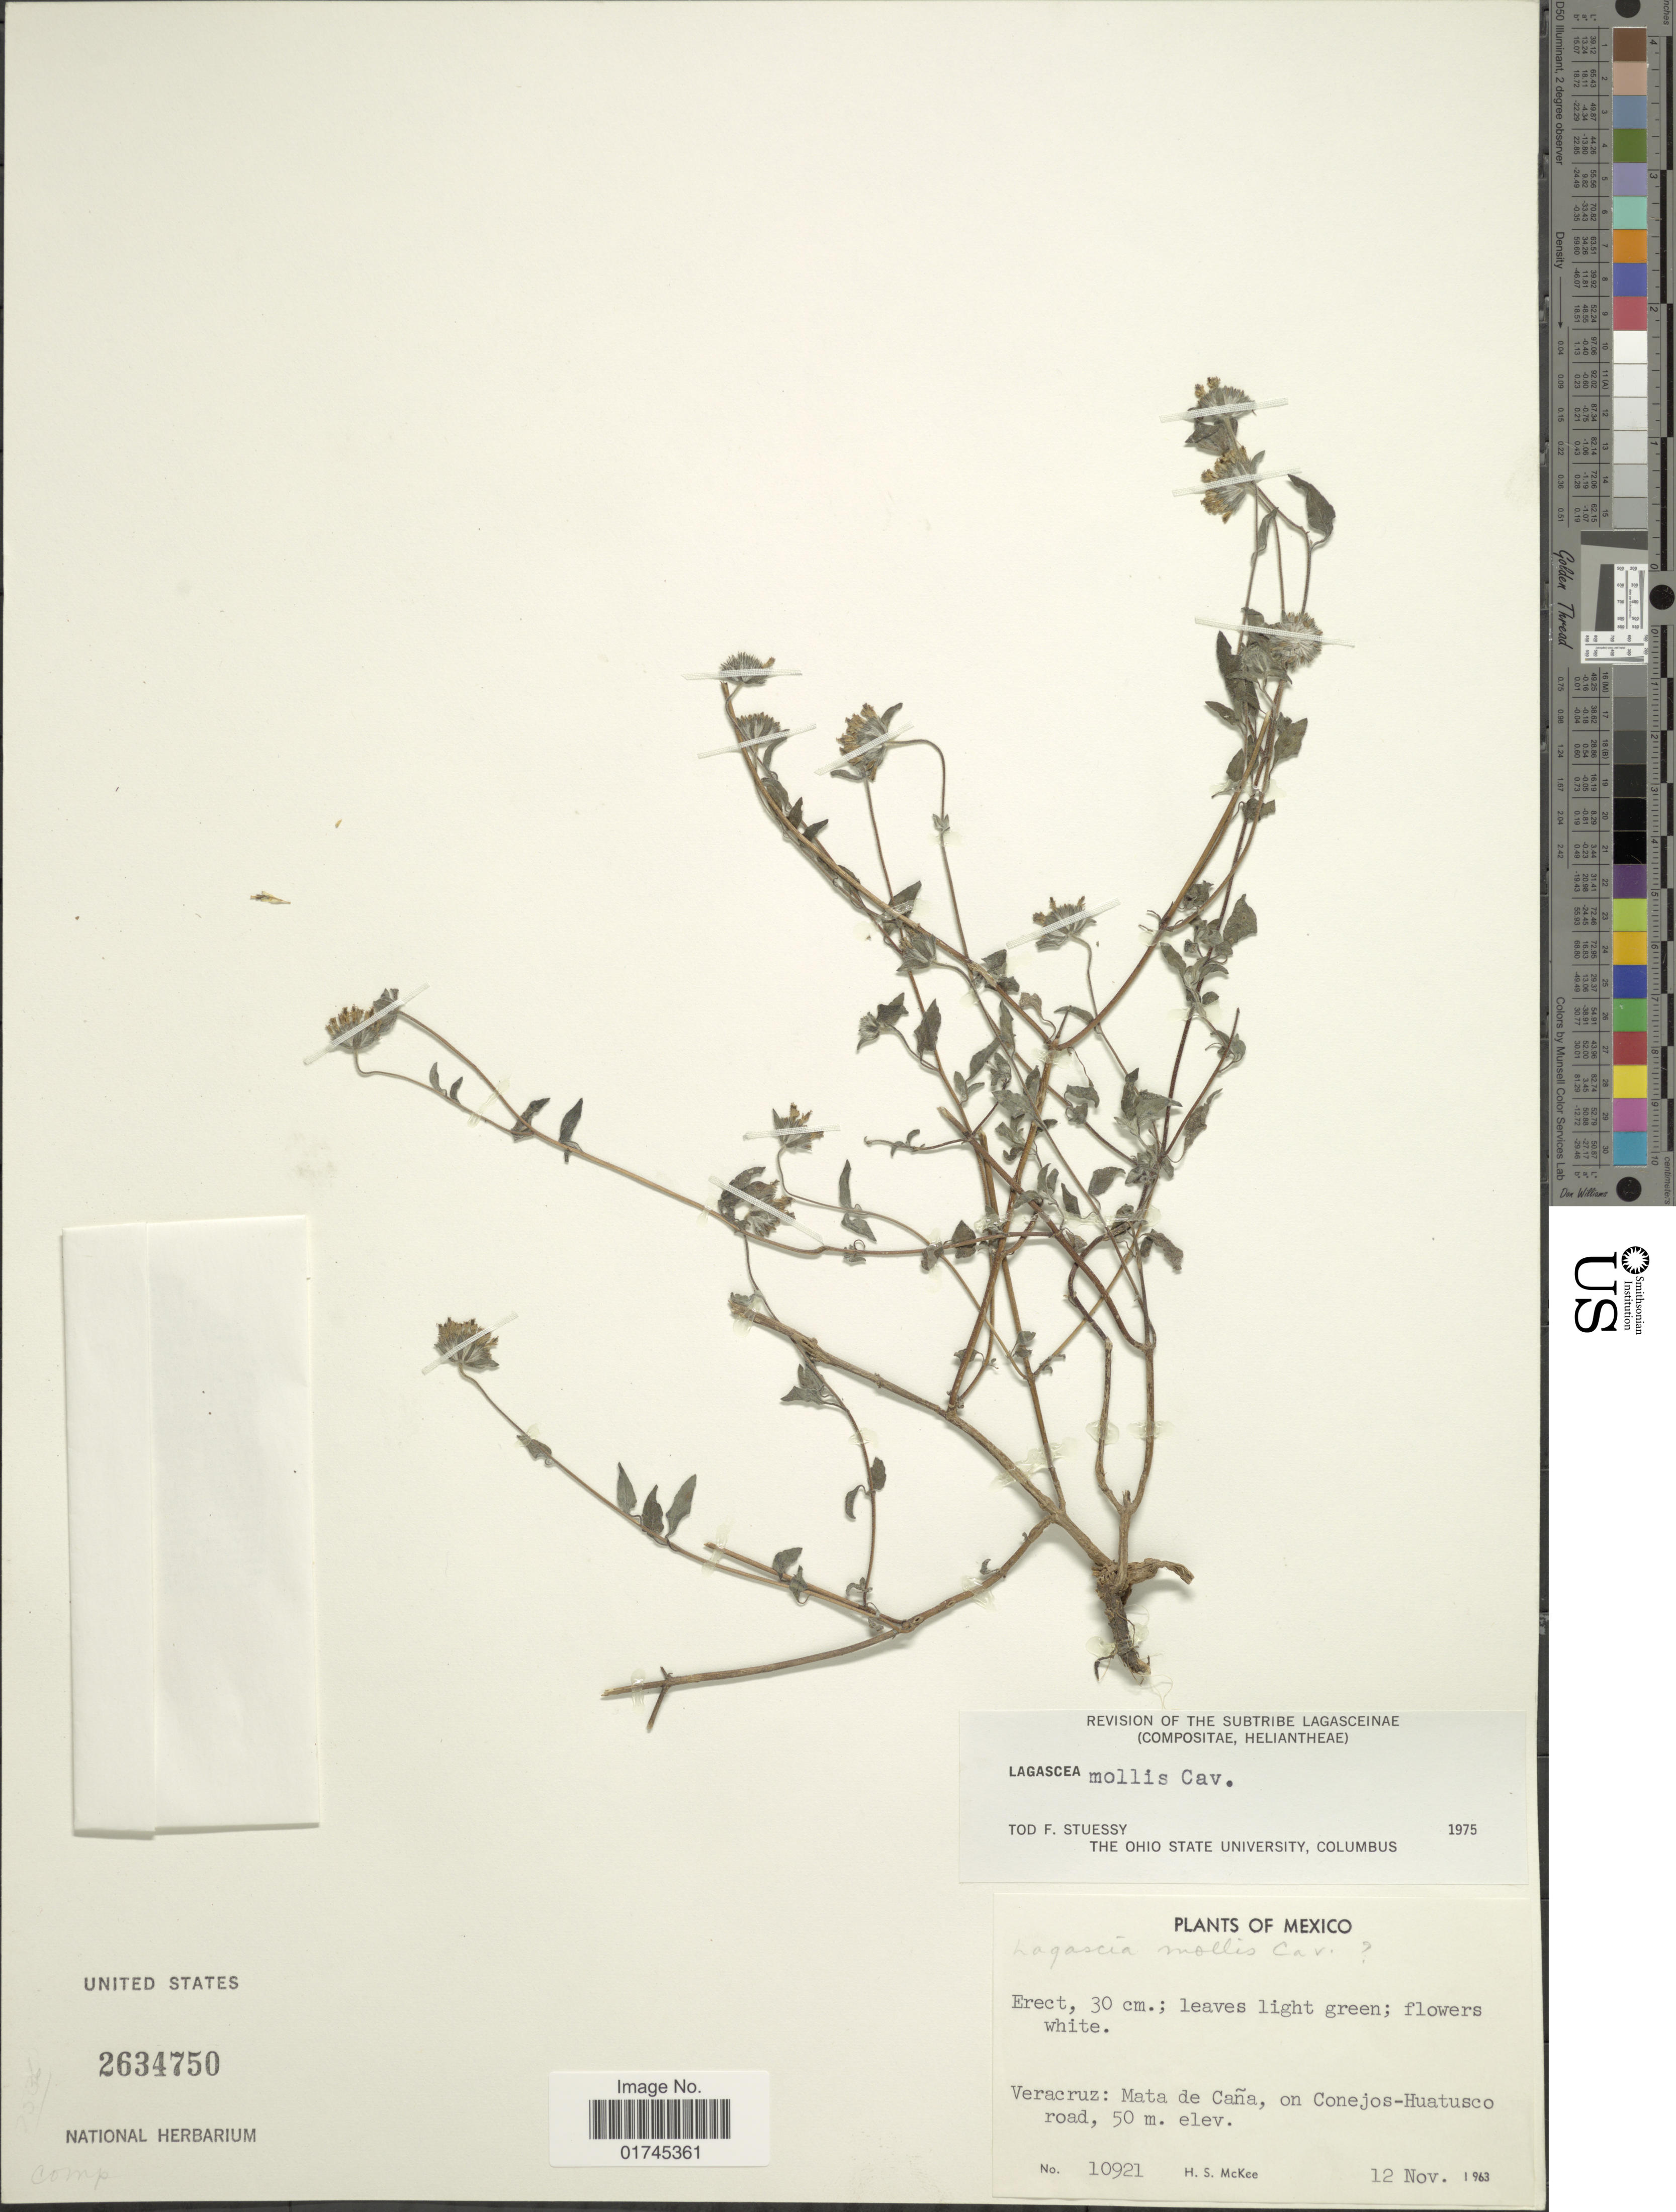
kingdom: Plantae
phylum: Tracheophyta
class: Magnoliopsida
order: Asterales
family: Asteraceae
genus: Lagascea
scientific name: Lagascea mollis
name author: Cav.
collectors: H. S. McKee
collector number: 10921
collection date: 1963-11-12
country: Mexico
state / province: Veracruz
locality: Mata de Caña, on Conejos-Huatusco road.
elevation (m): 50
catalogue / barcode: US 2634750